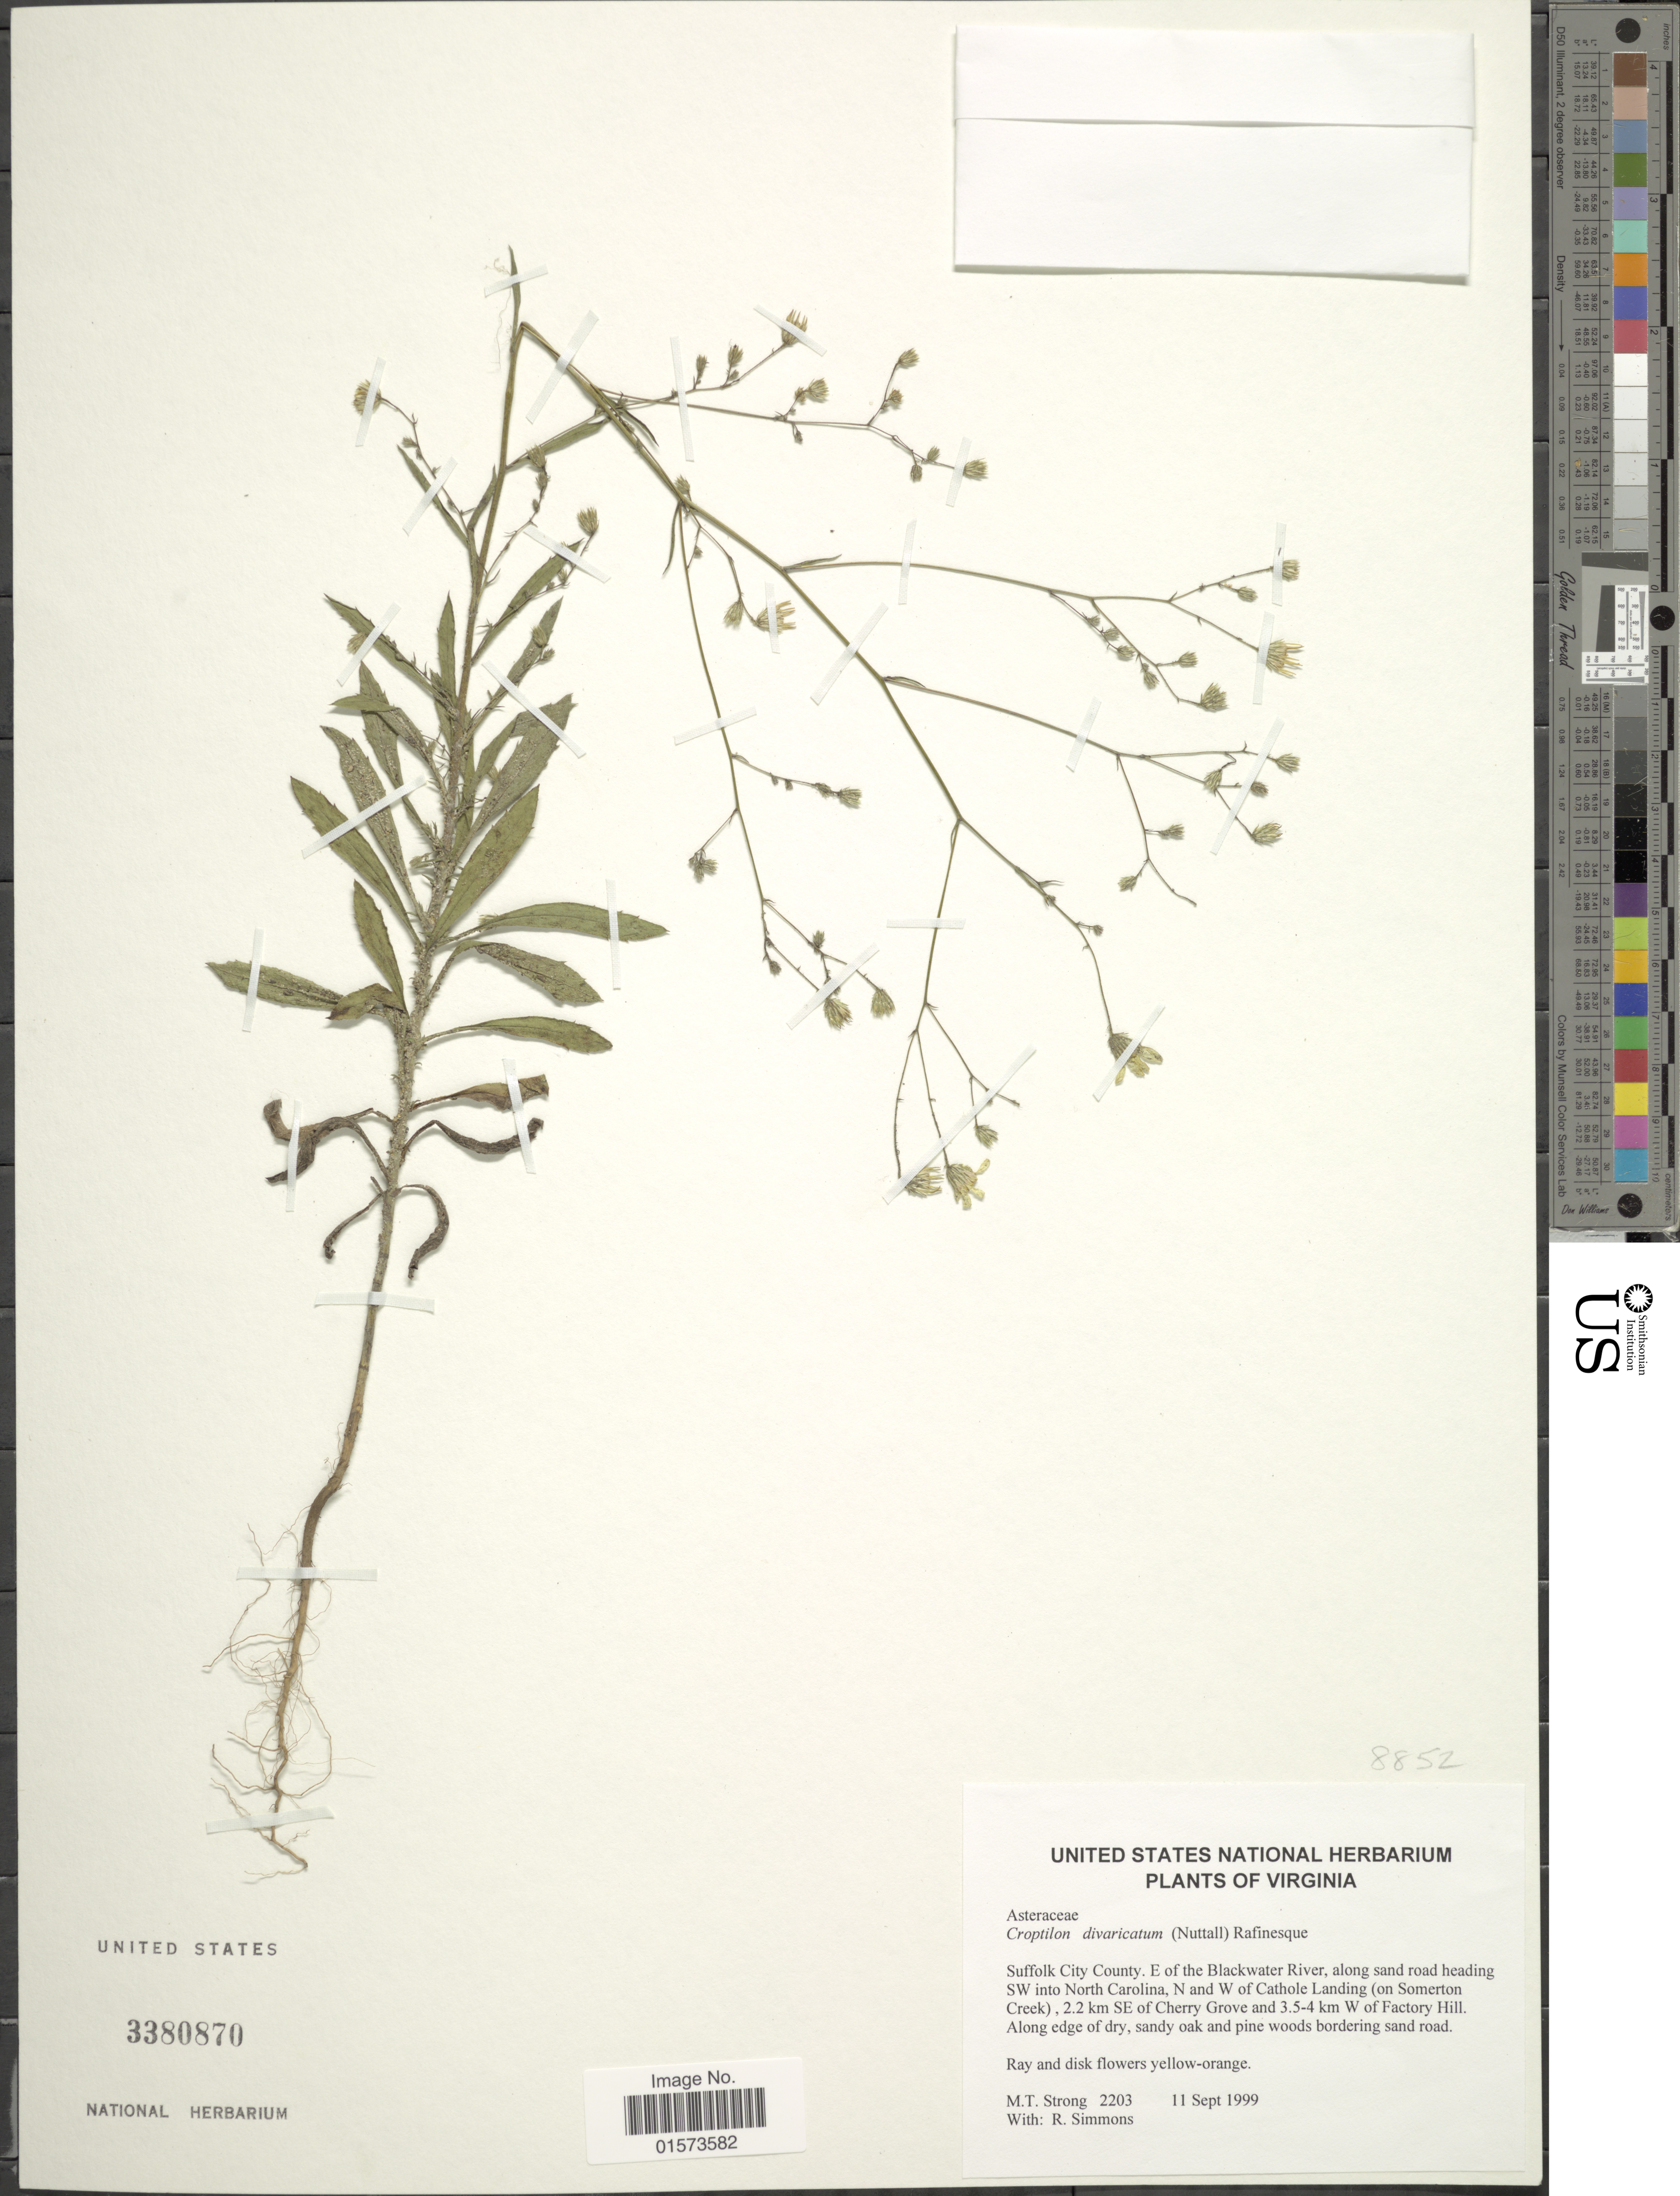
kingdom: Plantae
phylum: Tracheophyta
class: Magnoliopsida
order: Asterales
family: Asteraceae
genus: Croptilon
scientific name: Croptilon divaricatum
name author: (Nutt.) Raf.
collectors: M. T. Strong & R. Simmons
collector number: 2203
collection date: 1999-09-11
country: United States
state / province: Virginia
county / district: City of Suffolk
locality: E of the Blackwater River, along sand road heading SW into North Carolina, N and W of Cathole Landing (on Somerton Creek), 2.2 km SE of Cherry Grove and 3.5-4 km W of Factory Hill, along edge of dry, sandy oak and pine woods bordering sand road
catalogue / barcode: US 3380870